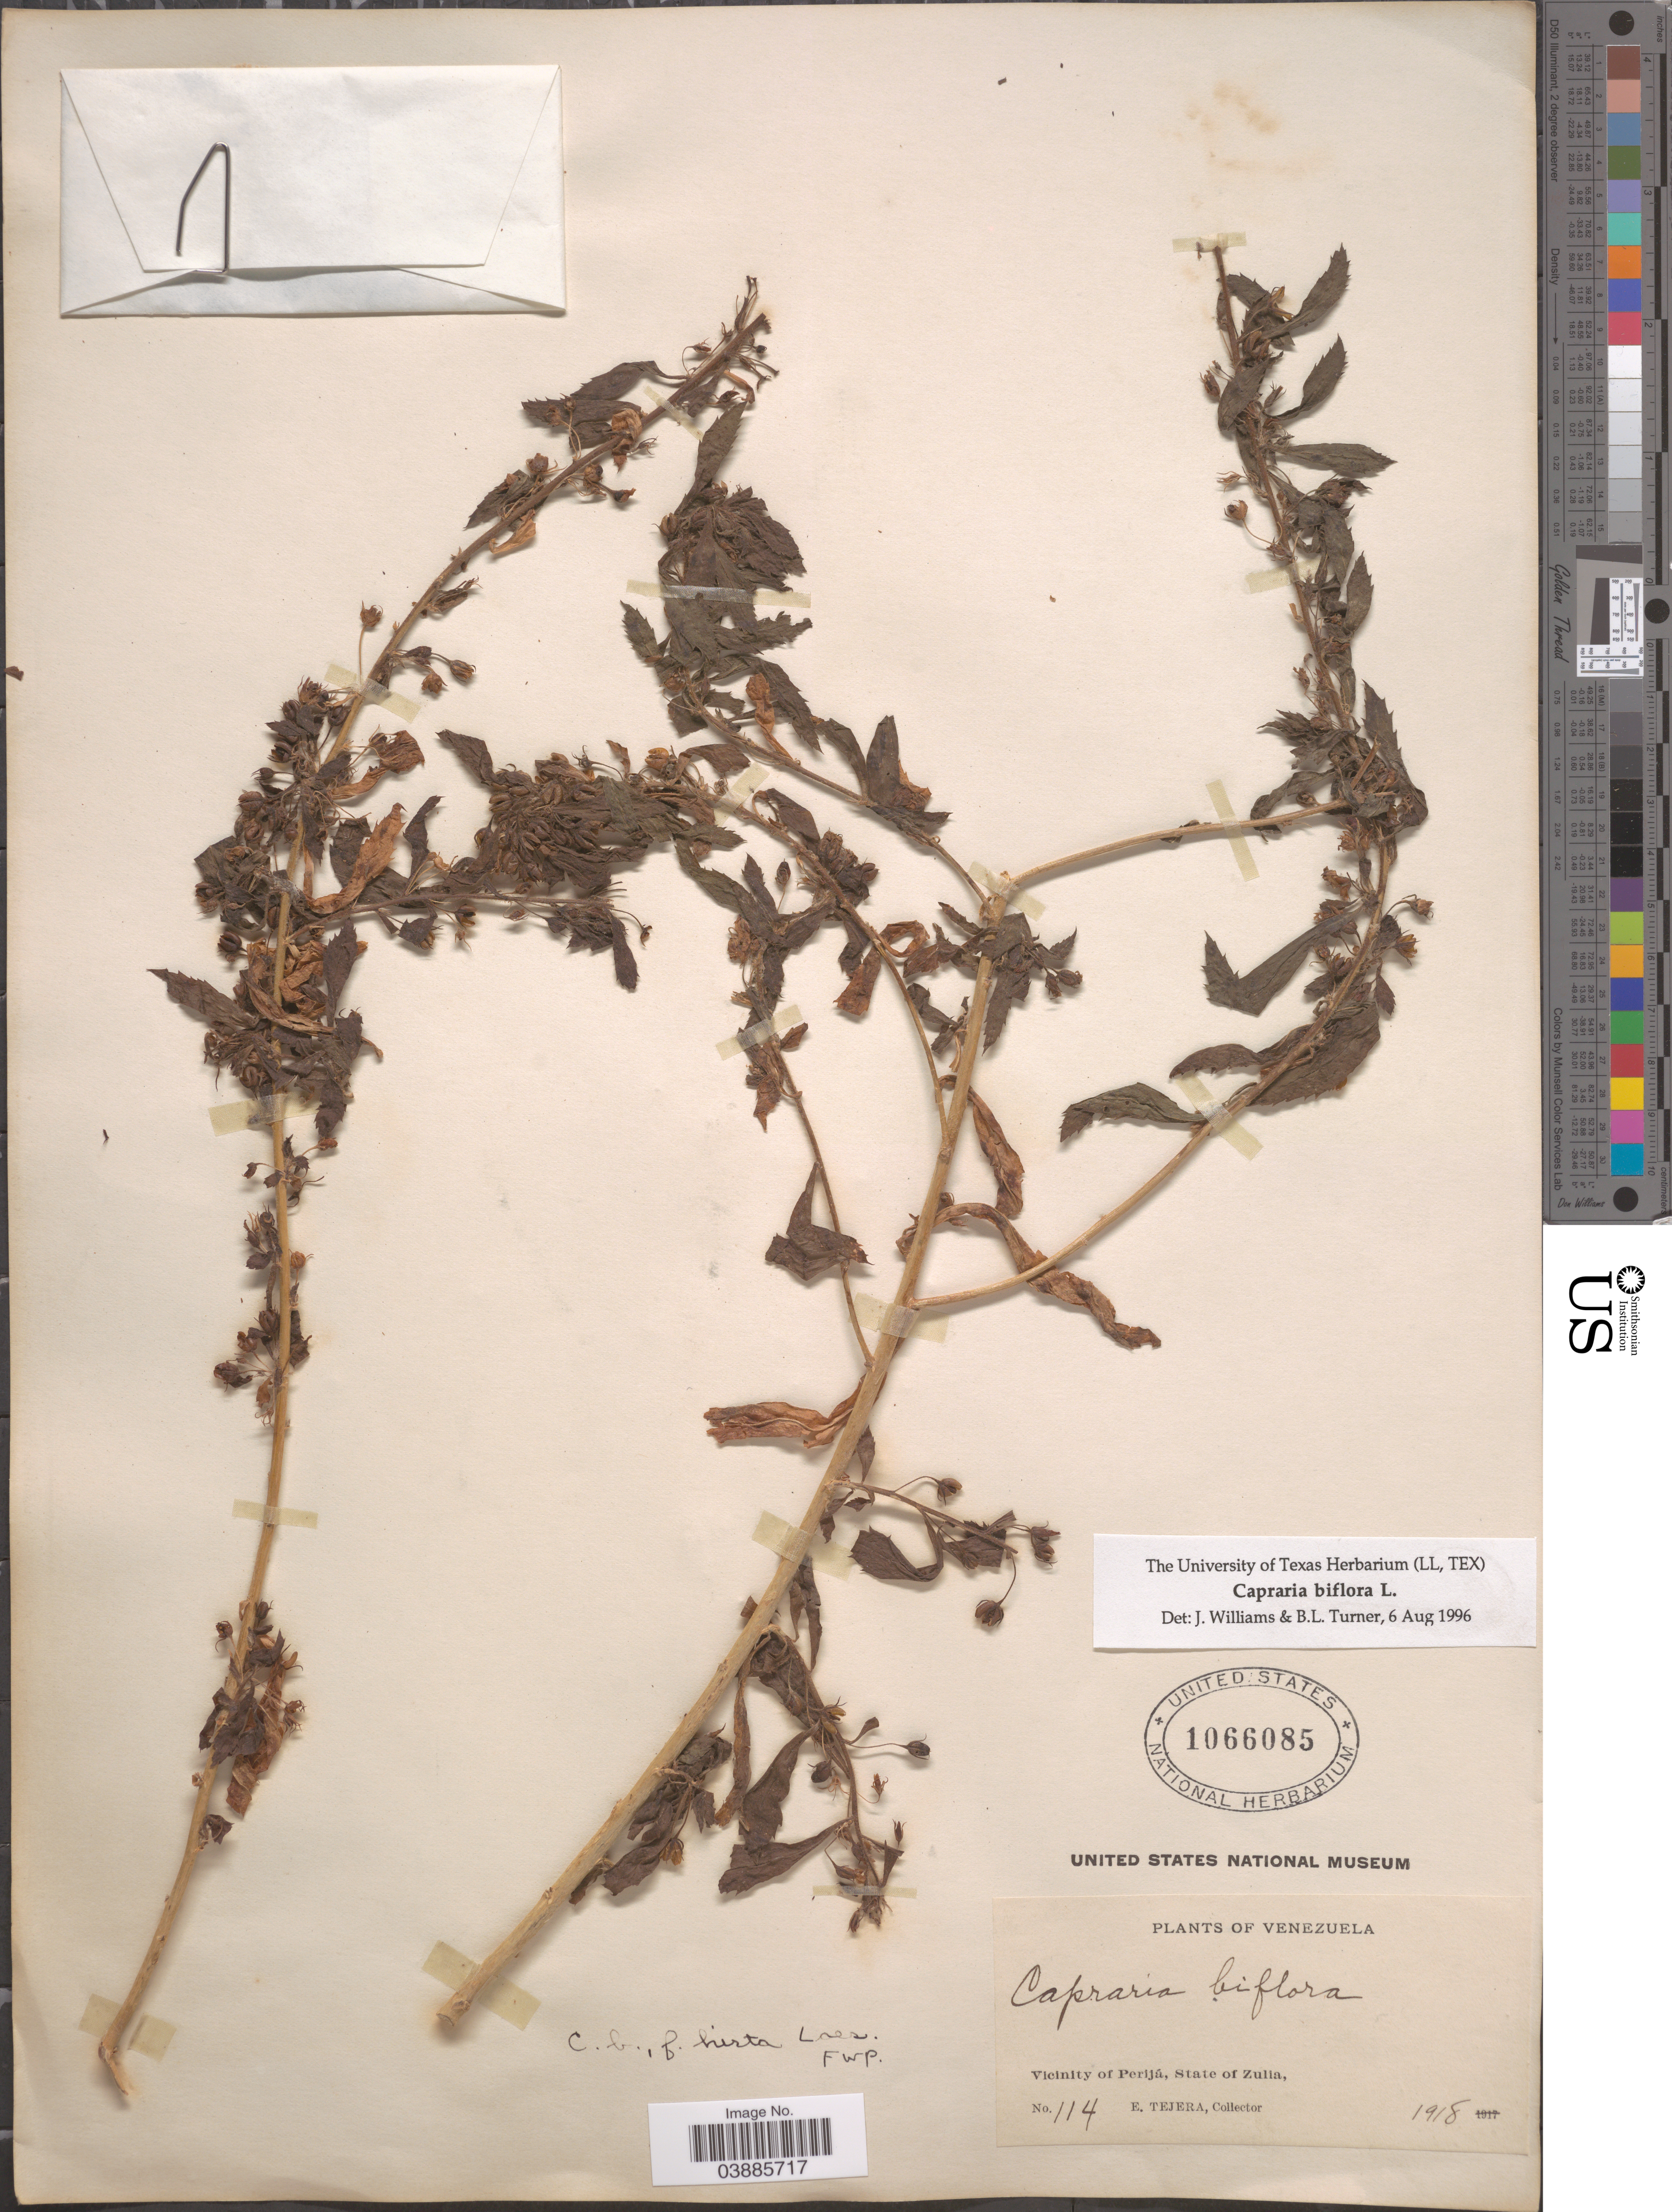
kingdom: Plantae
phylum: Tracheophyta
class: Magnoliopsida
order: Lamiales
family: Scrophulariaceae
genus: Capraria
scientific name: Capraria biflora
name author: L.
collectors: E. Tejera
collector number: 114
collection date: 1918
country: Venezuela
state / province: Zulia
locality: Vicinity of Perijá.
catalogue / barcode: US 1066085